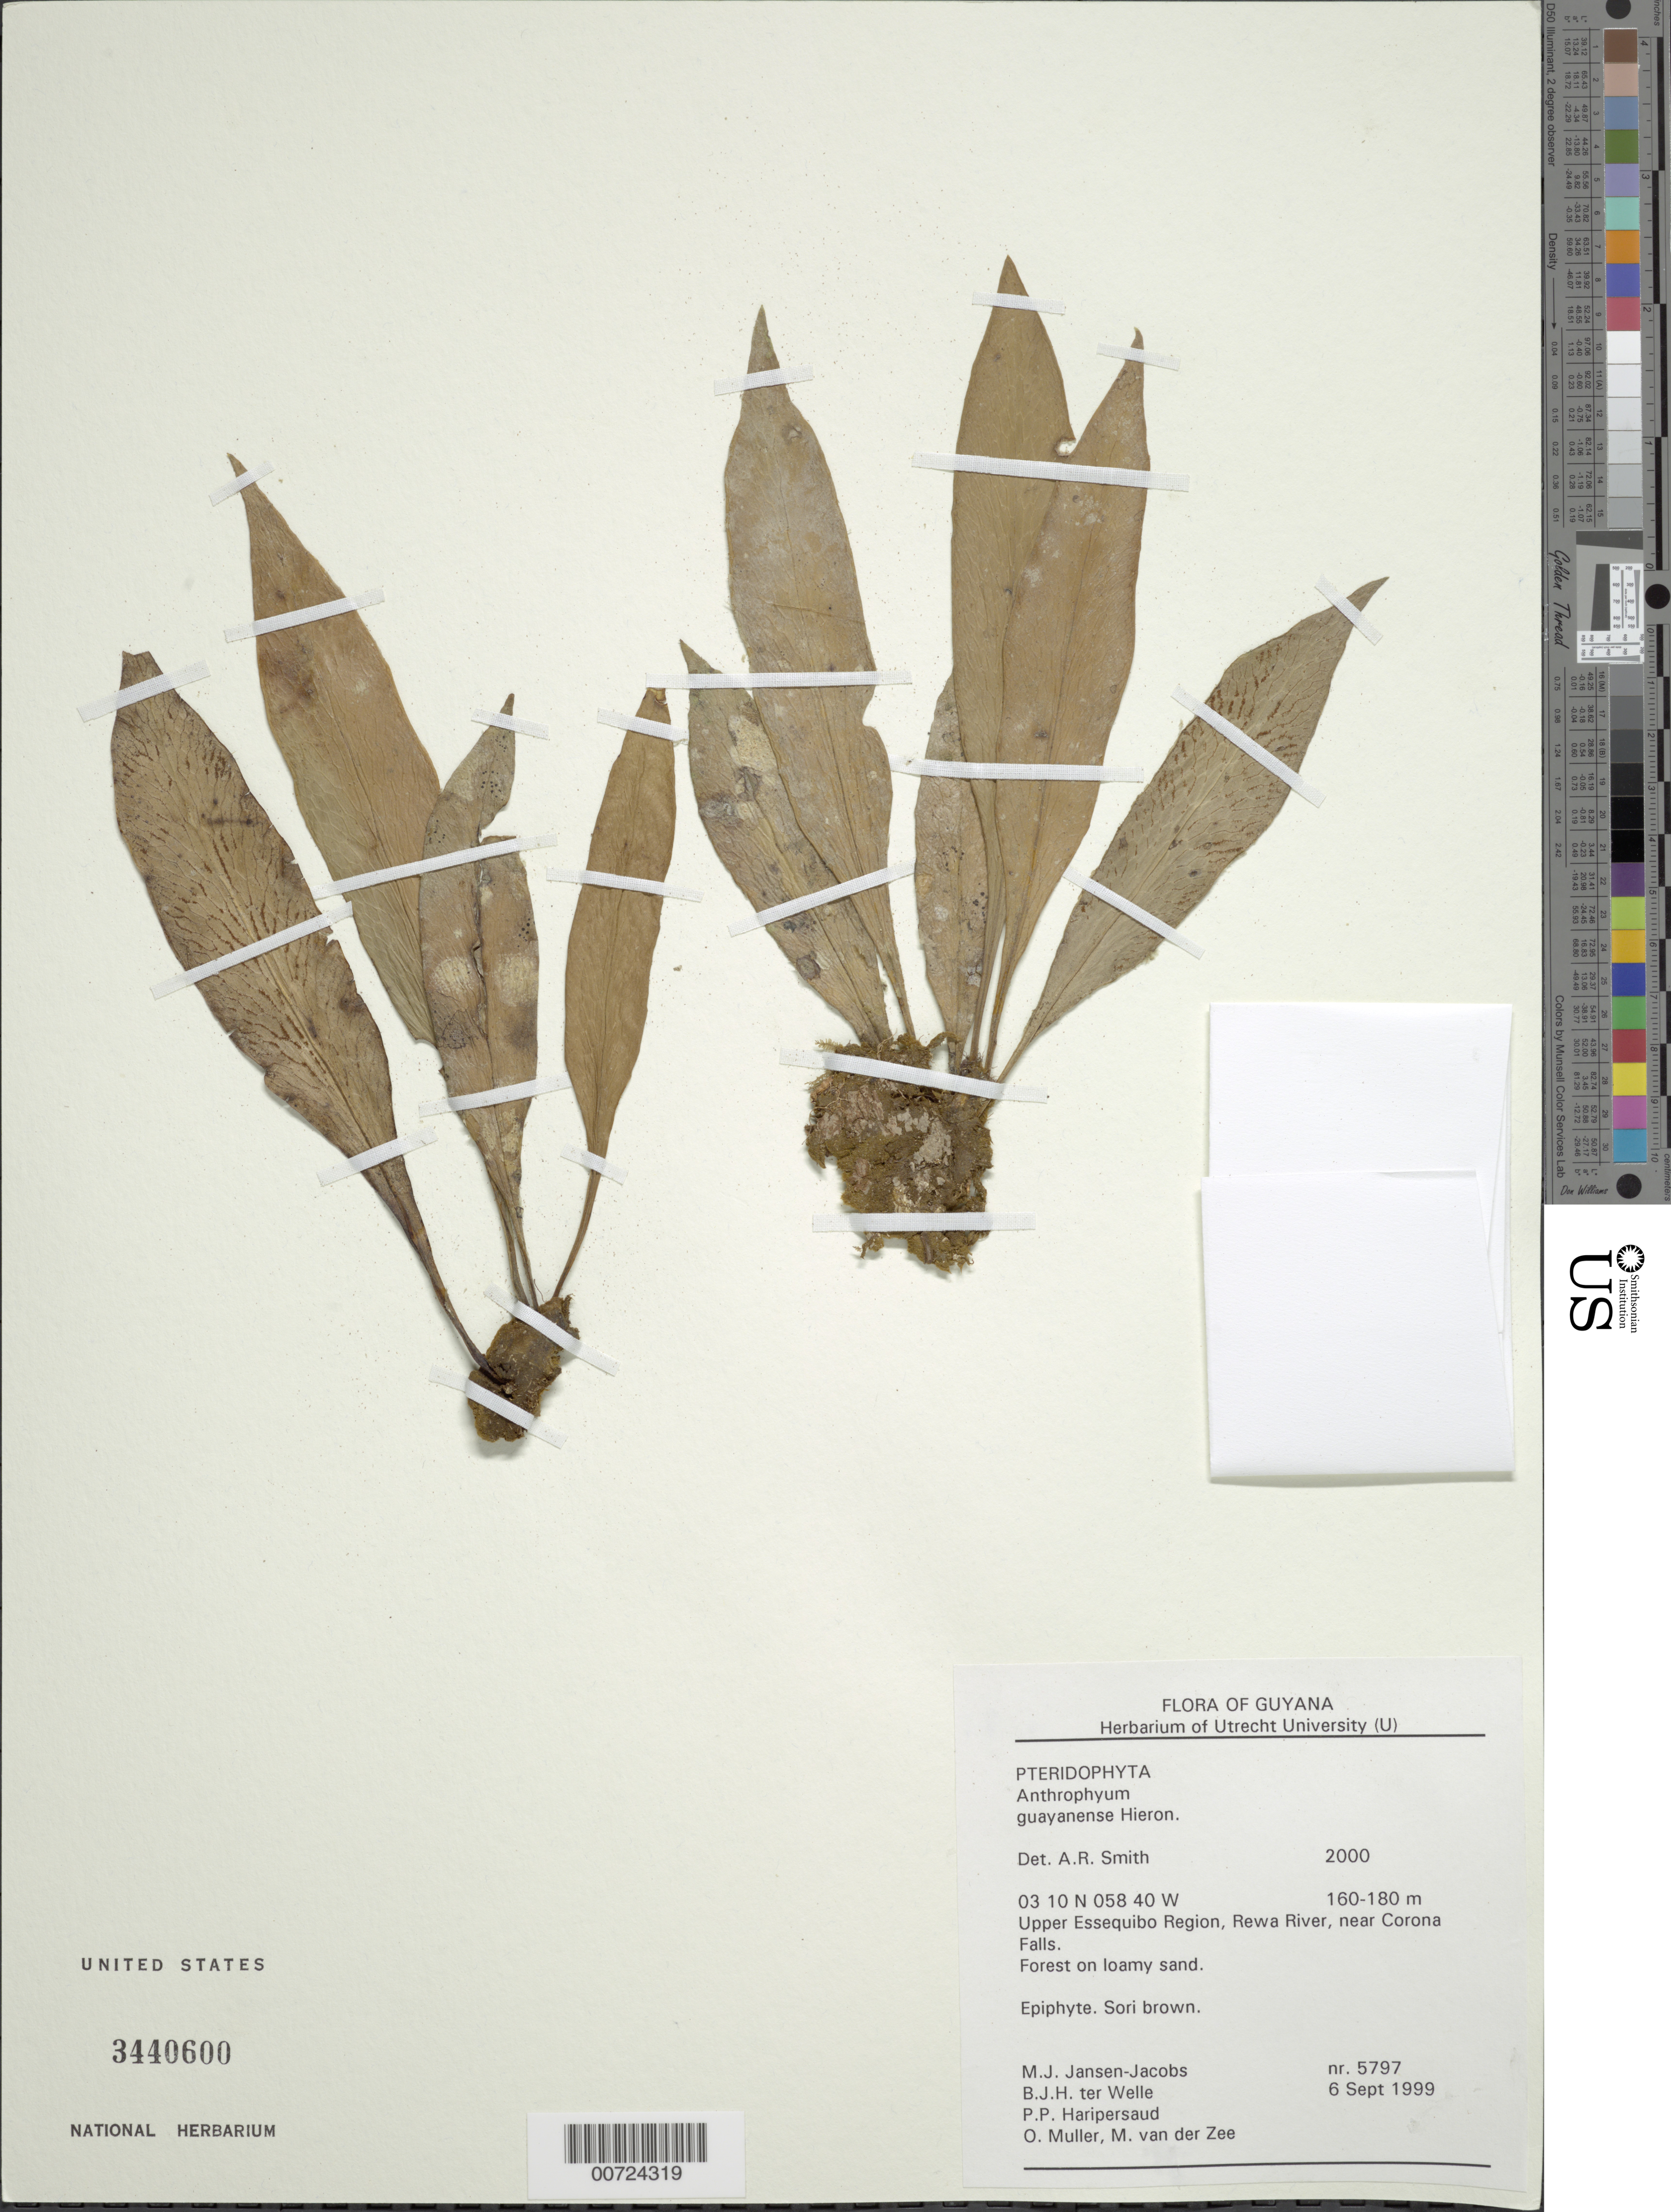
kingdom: Plantae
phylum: Tracheophyta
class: Polypodiopsida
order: Polypodiales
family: Pteridaceae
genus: Polytaenium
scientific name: Polytaenium guayanense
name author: (Hieron.) Alston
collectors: M. J. Jansen-Jacobs, B. Welle, P. Haripersaud, O. Muller & M. van der Zee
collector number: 5797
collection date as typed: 6-Sep-99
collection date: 1999-09-06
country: Guyana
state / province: U. Takutu-U. Essequibo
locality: Rewa River, near Corona Falls, Upper Essequibo Region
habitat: Forest on loamy sand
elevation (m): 160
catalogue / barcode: US 3440600